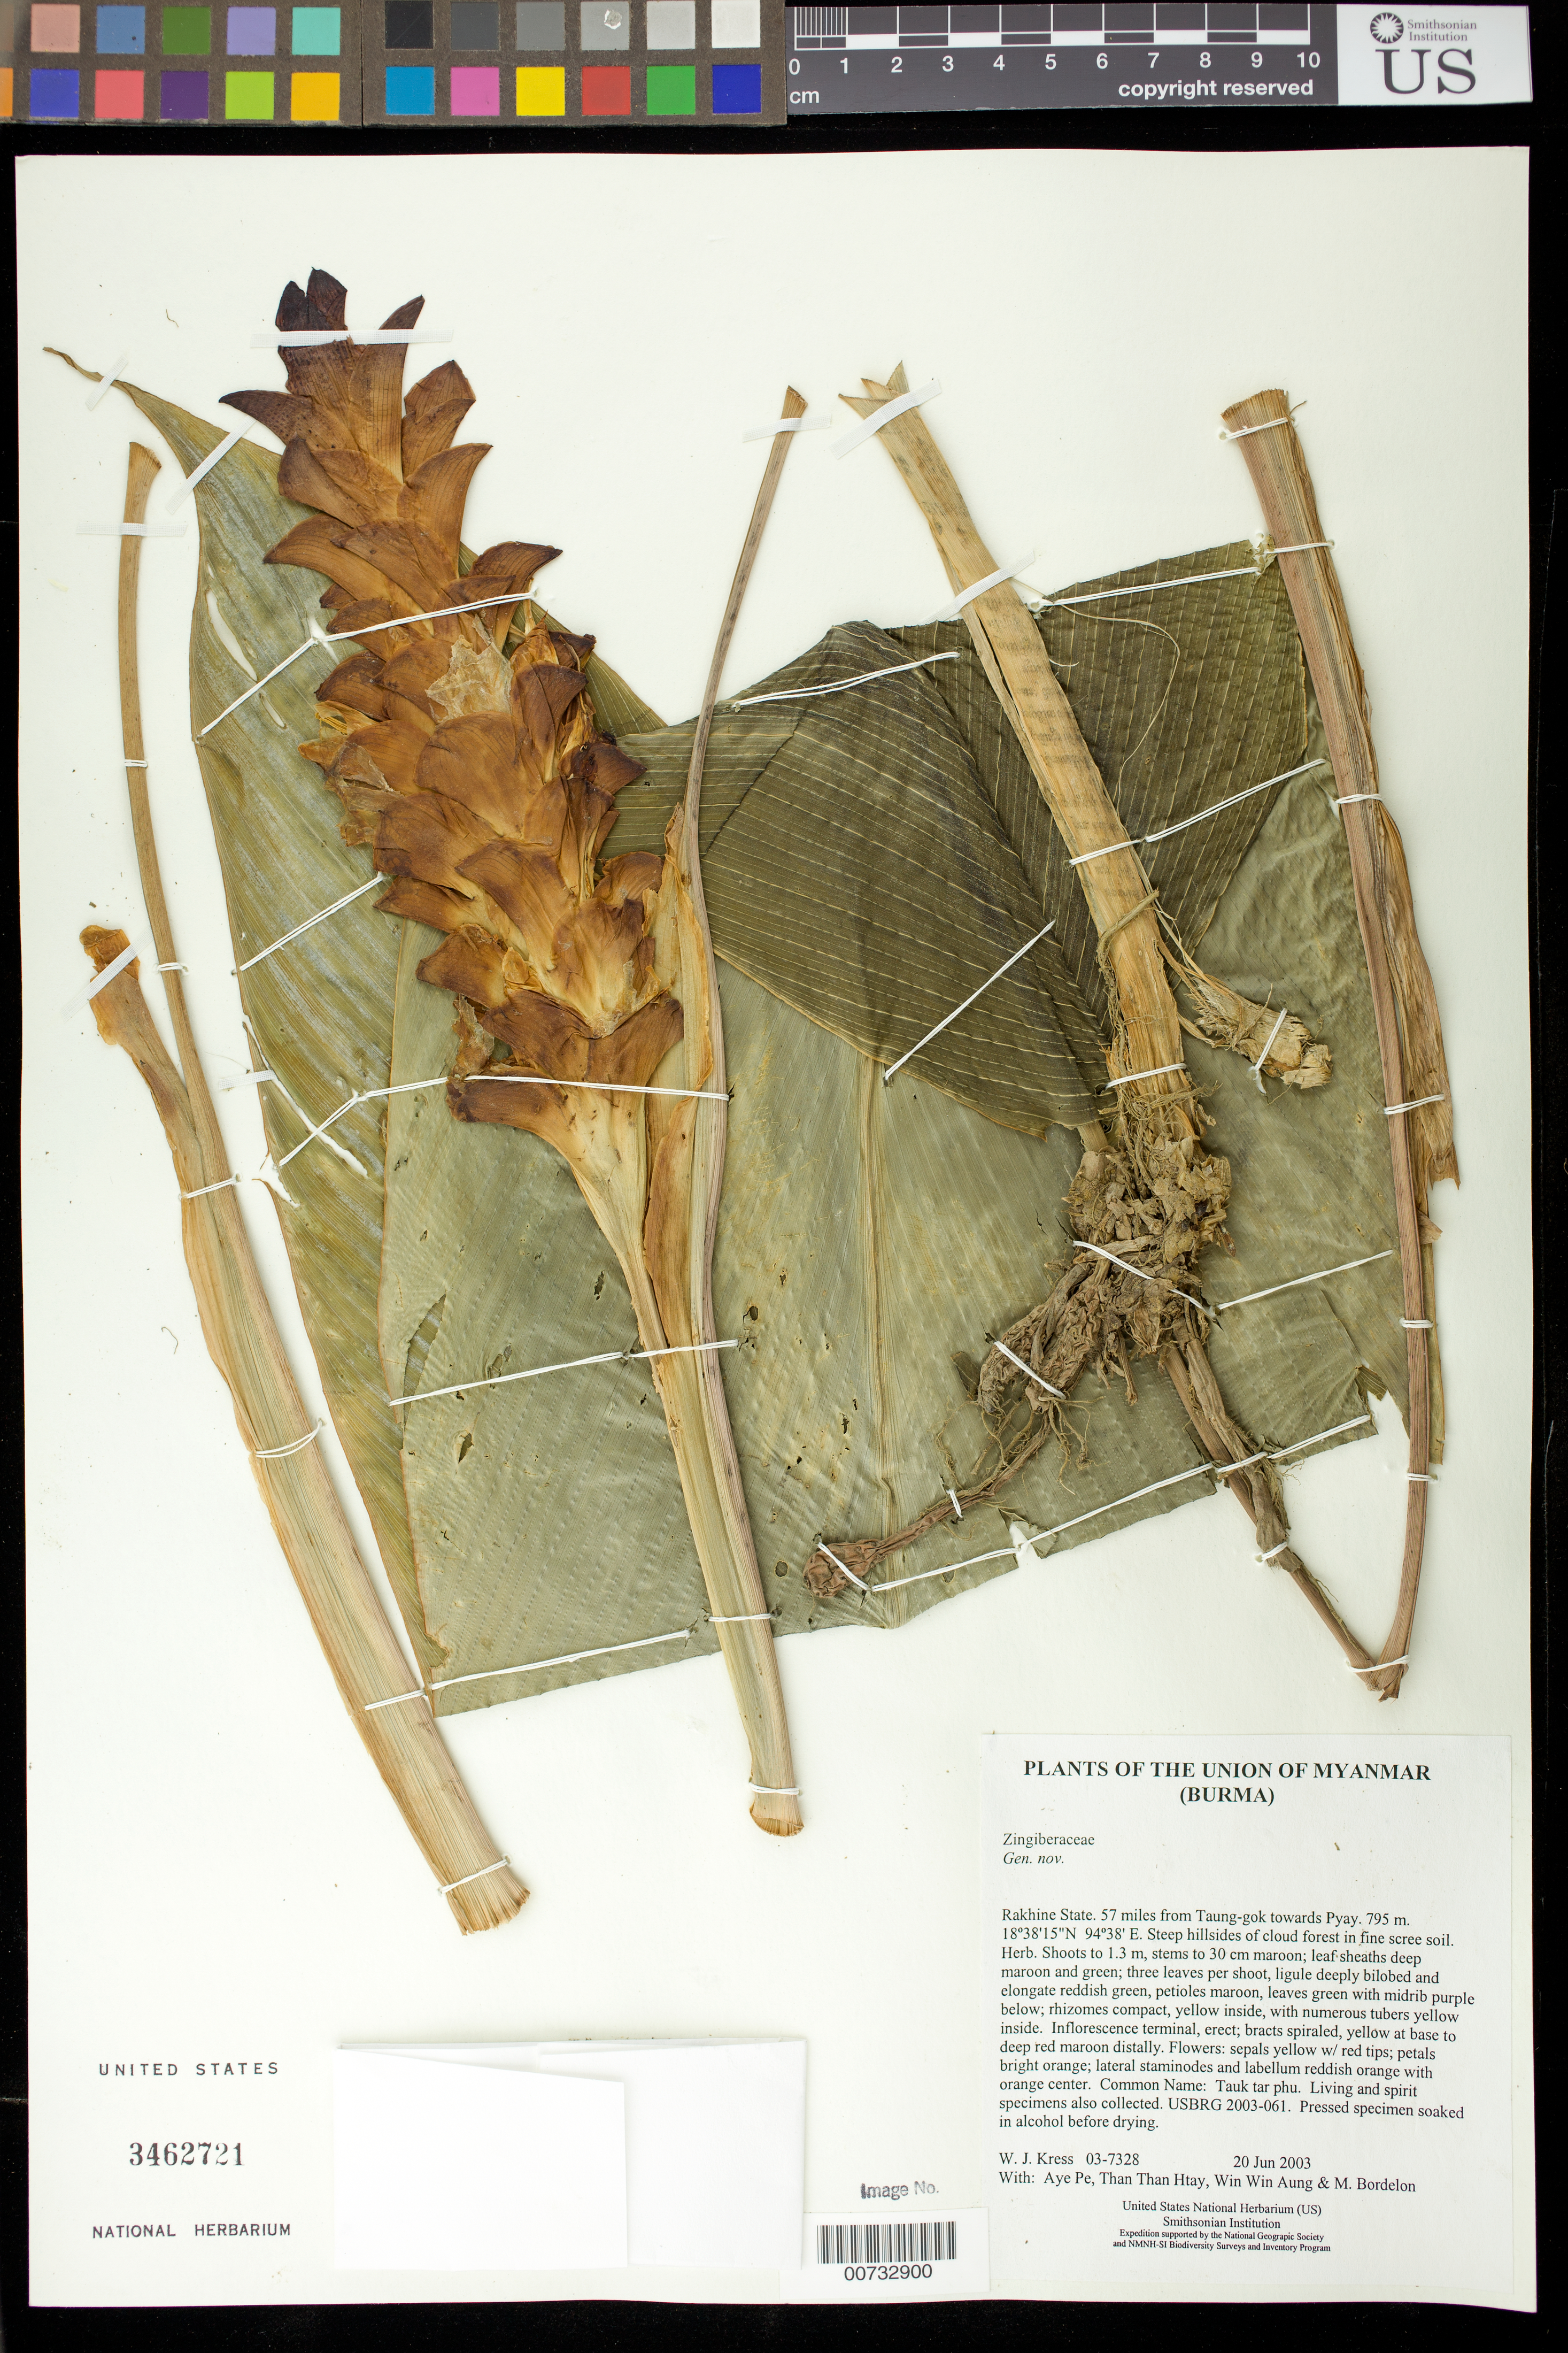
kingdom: Plantae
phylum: Tracheophyta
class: Liliopsida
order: Zingiberales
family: Zingiberaceae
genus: Curcuma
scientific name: Curcuma arracanensis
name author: W.J. Kress & V. Gowda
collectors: W. J. Kress, Aye Pe, Than Than Htay, Win Win Aung & M. Bordelon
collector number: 03-7328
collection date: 2003-06-20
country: Myanmar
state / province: Rakhine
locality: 57 miles from Taung-gok towards Pyay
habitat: Steep hillsides of cloud forest in fine scree soil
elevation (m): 795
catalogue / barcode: US 3462721